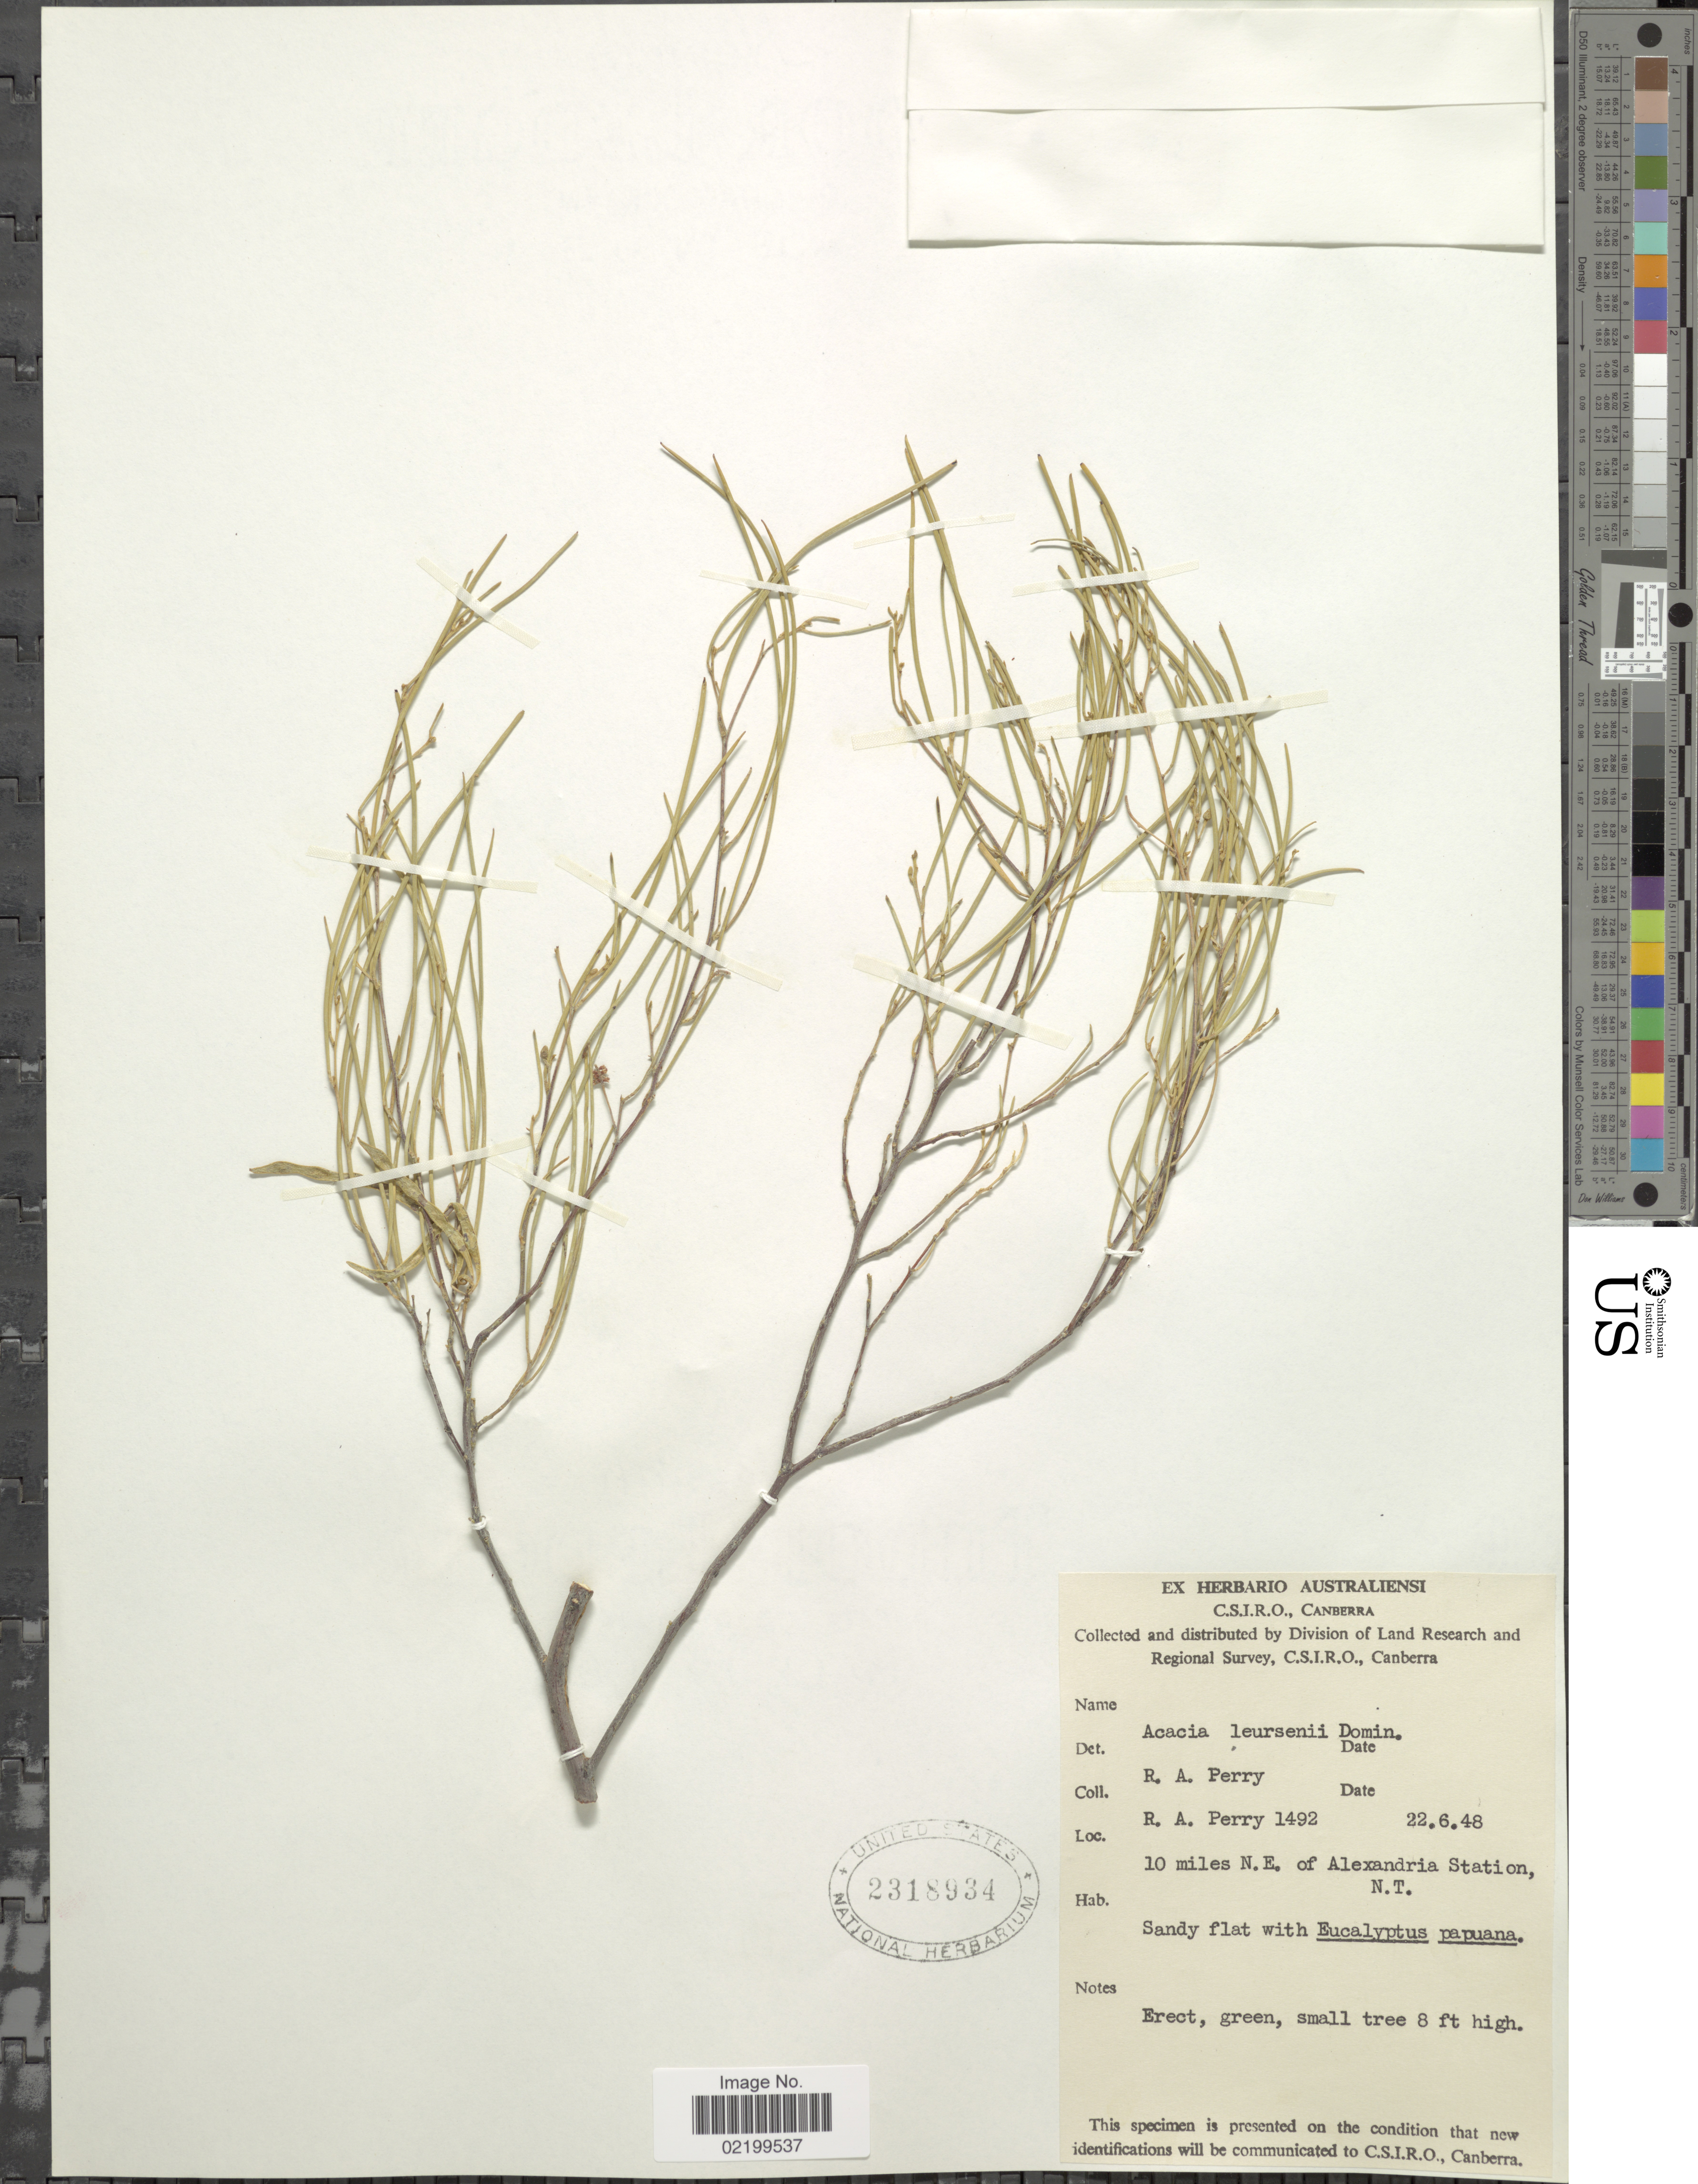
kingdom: Plantae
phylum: Tracheophyta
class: Magnoliopsida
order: Fabales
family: Fabaceae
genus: Acacia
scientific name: Acacia tenuissima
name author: F. Muell.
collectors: Perry, R. A.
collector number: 1492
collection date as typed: Transcribed d/m/y: 22/6/48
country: Australia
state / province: Northern Territory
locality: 10 miles N.E. of Alexandria Station, N.T.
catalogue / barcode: US 2318934